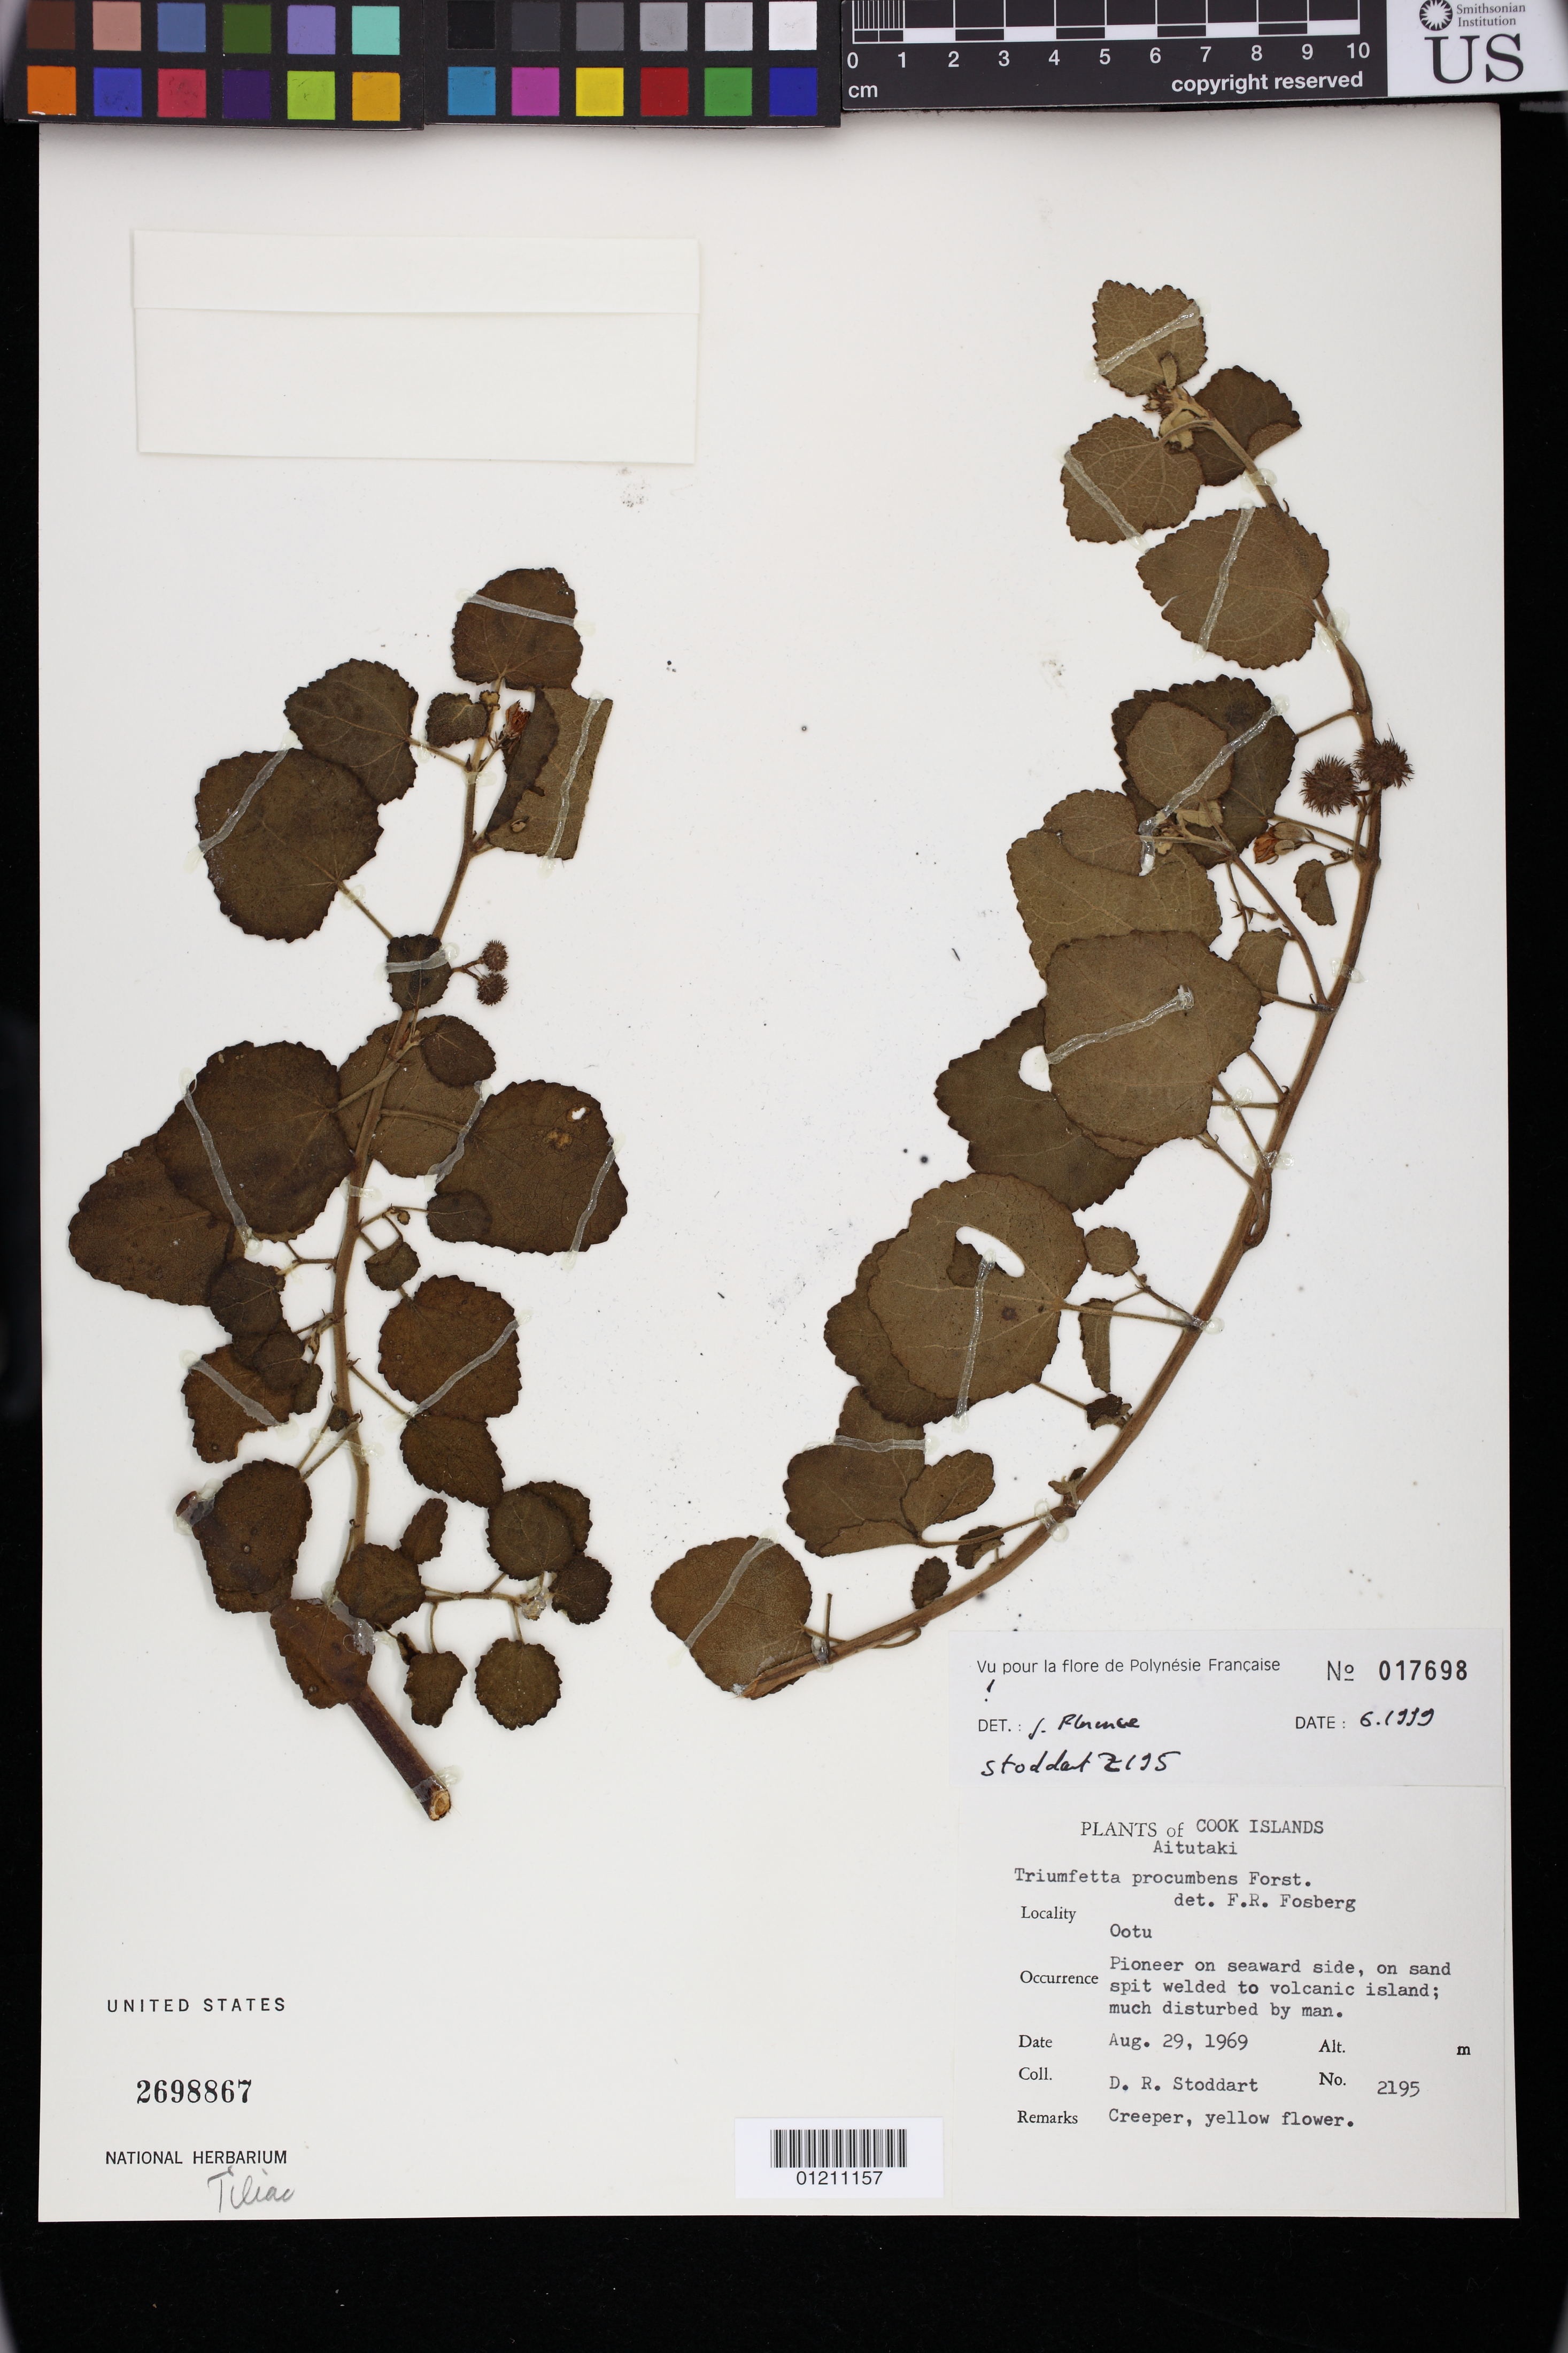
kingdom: Plantae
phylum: Tracheophyta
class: Magnoliopsida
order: Malvales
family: Malvaceae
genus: Triumfetta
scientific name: Triumfetta procumbens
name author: G. Forst.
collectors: D. R. Stoddart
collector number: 2195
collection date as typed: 29 Aug 1969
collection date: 1969-08-29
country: Cook Islands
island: Aitutaki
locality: Cook Islands, Aitutaki, Ootu. Pioneer on seaward side, on sand spit welded to volcanic island, much disturbed by man.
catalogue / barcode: US 2698867